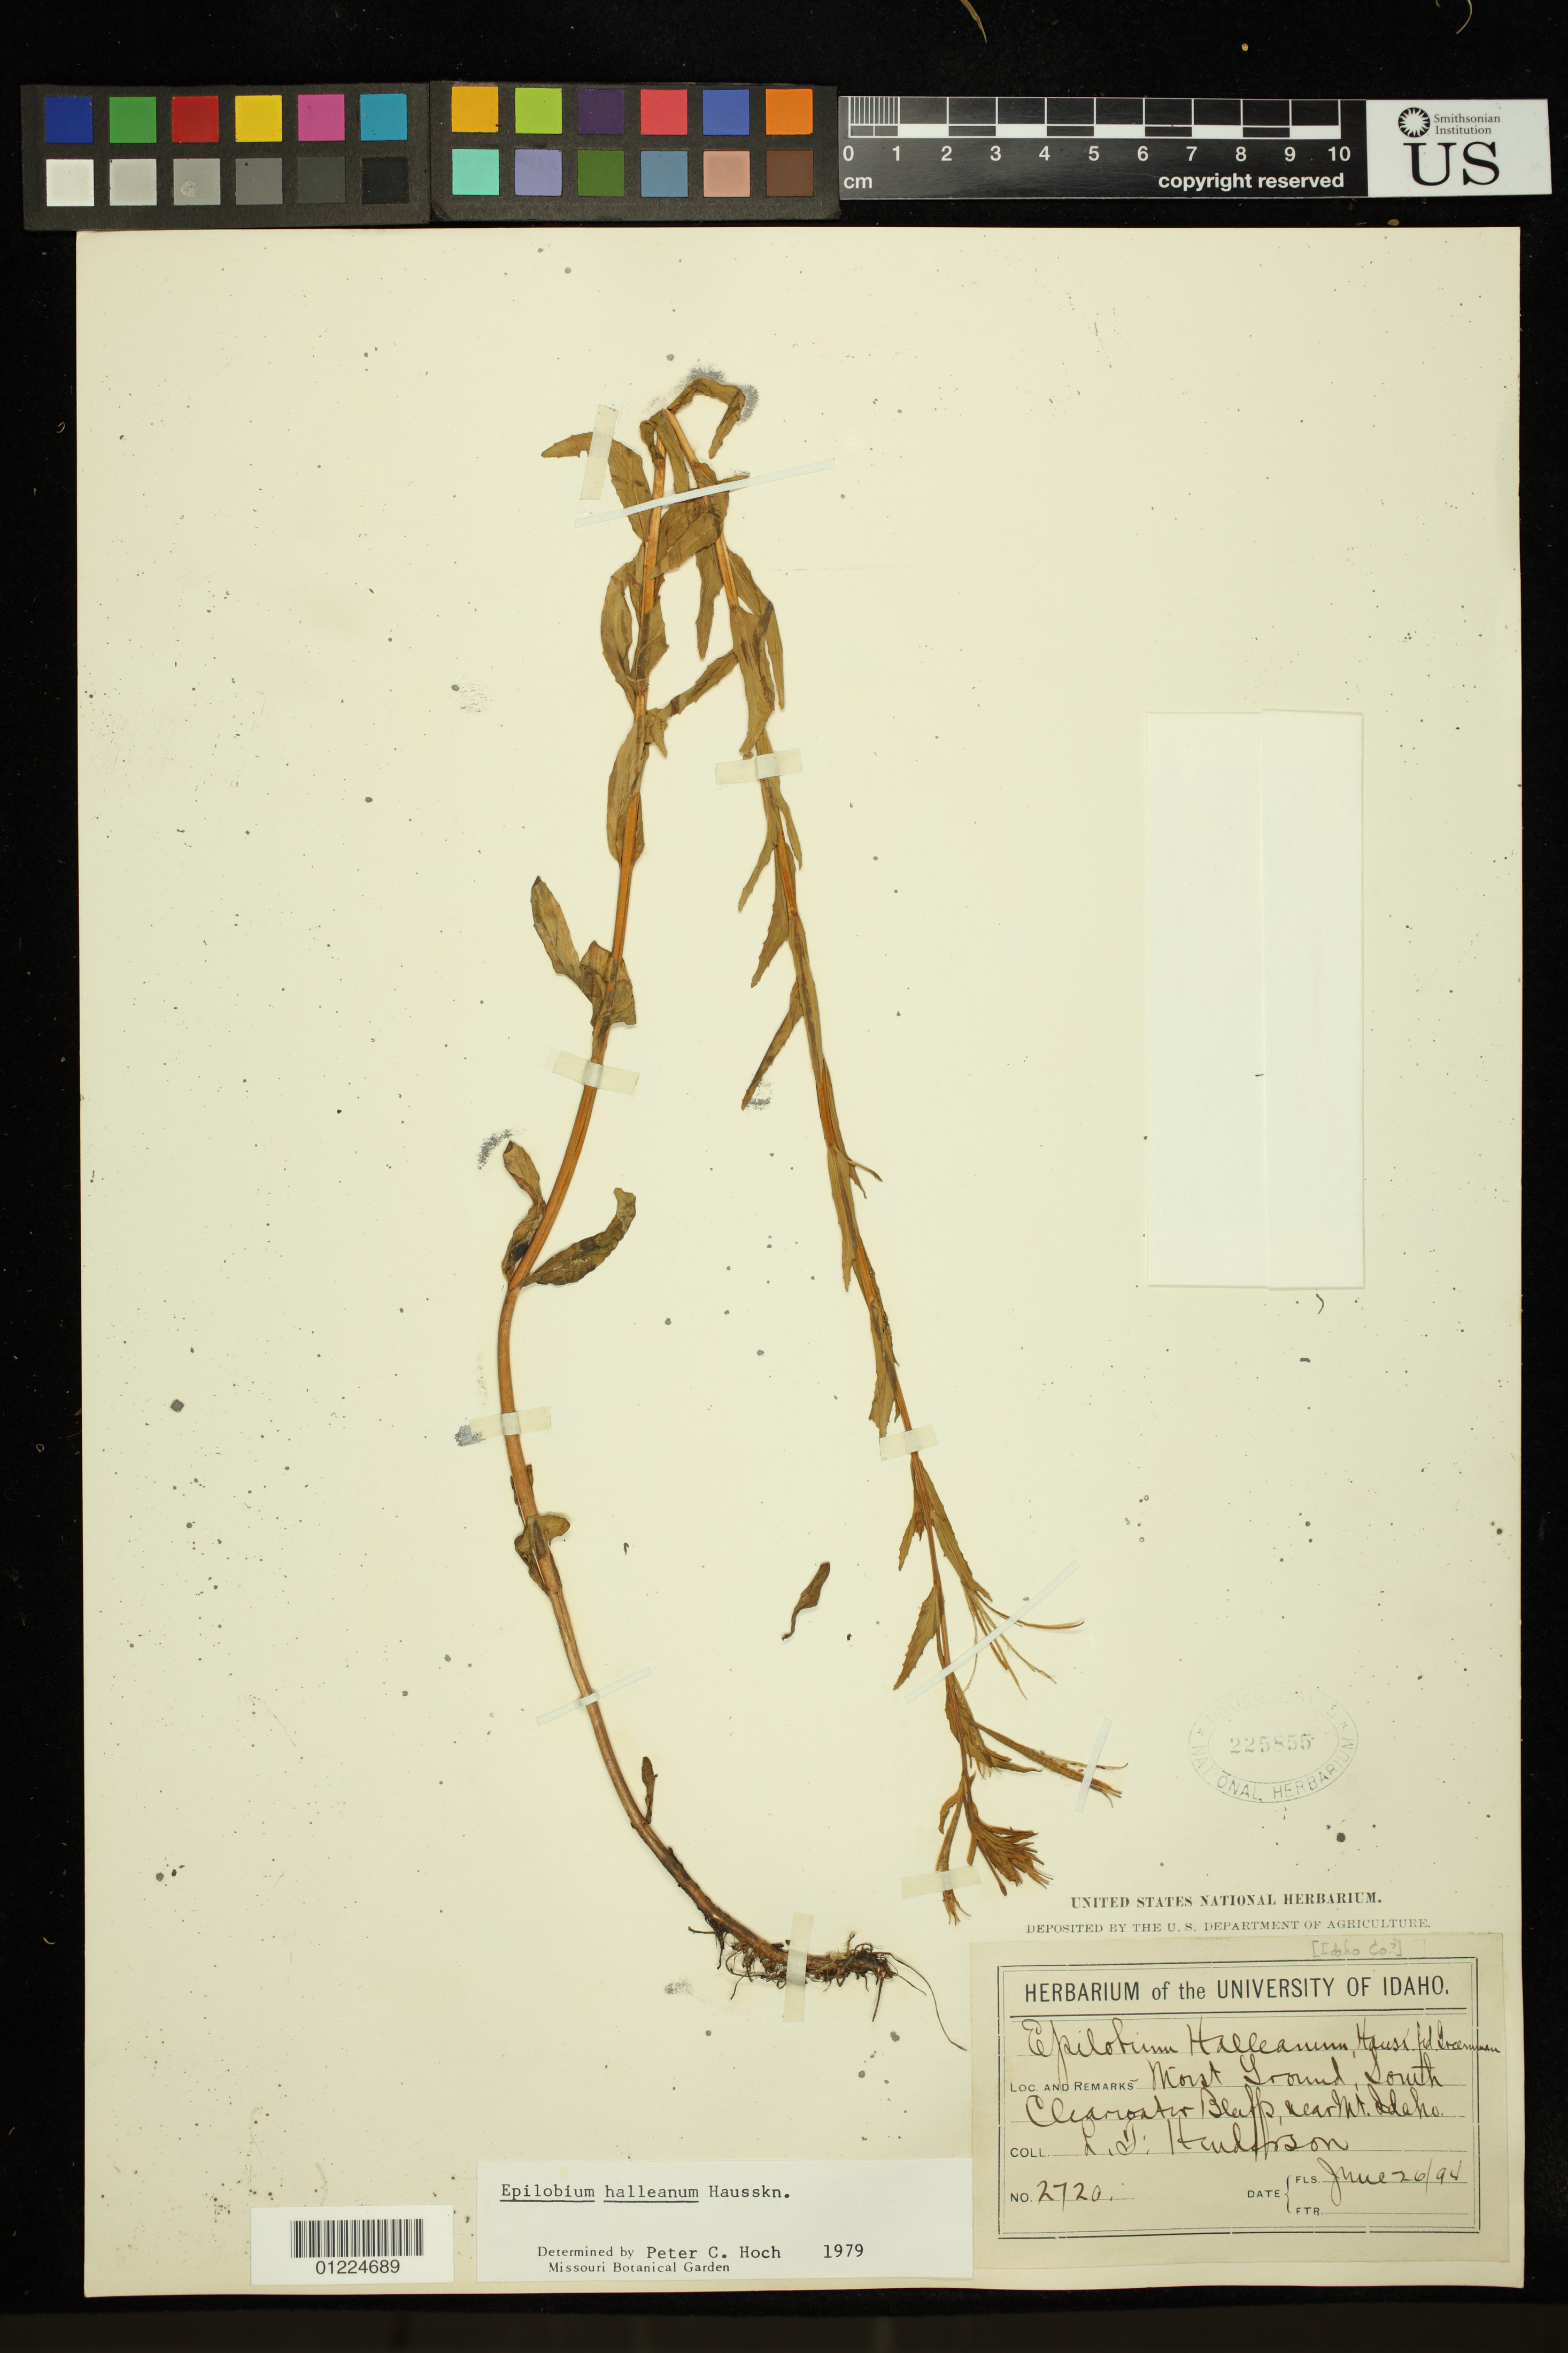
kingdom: Plantae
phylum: Tracheophyta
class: Magnoliopsida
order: Myrtales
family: Onagraceae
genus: Epilobium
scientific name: Epilobium hallianum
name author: Hausskn.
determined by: Hoch, P. C.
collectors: L. F. Henderson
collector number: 2720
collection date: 1894-06-26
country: United States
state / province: Idaho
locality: South Clearwater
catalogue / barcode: US 225855